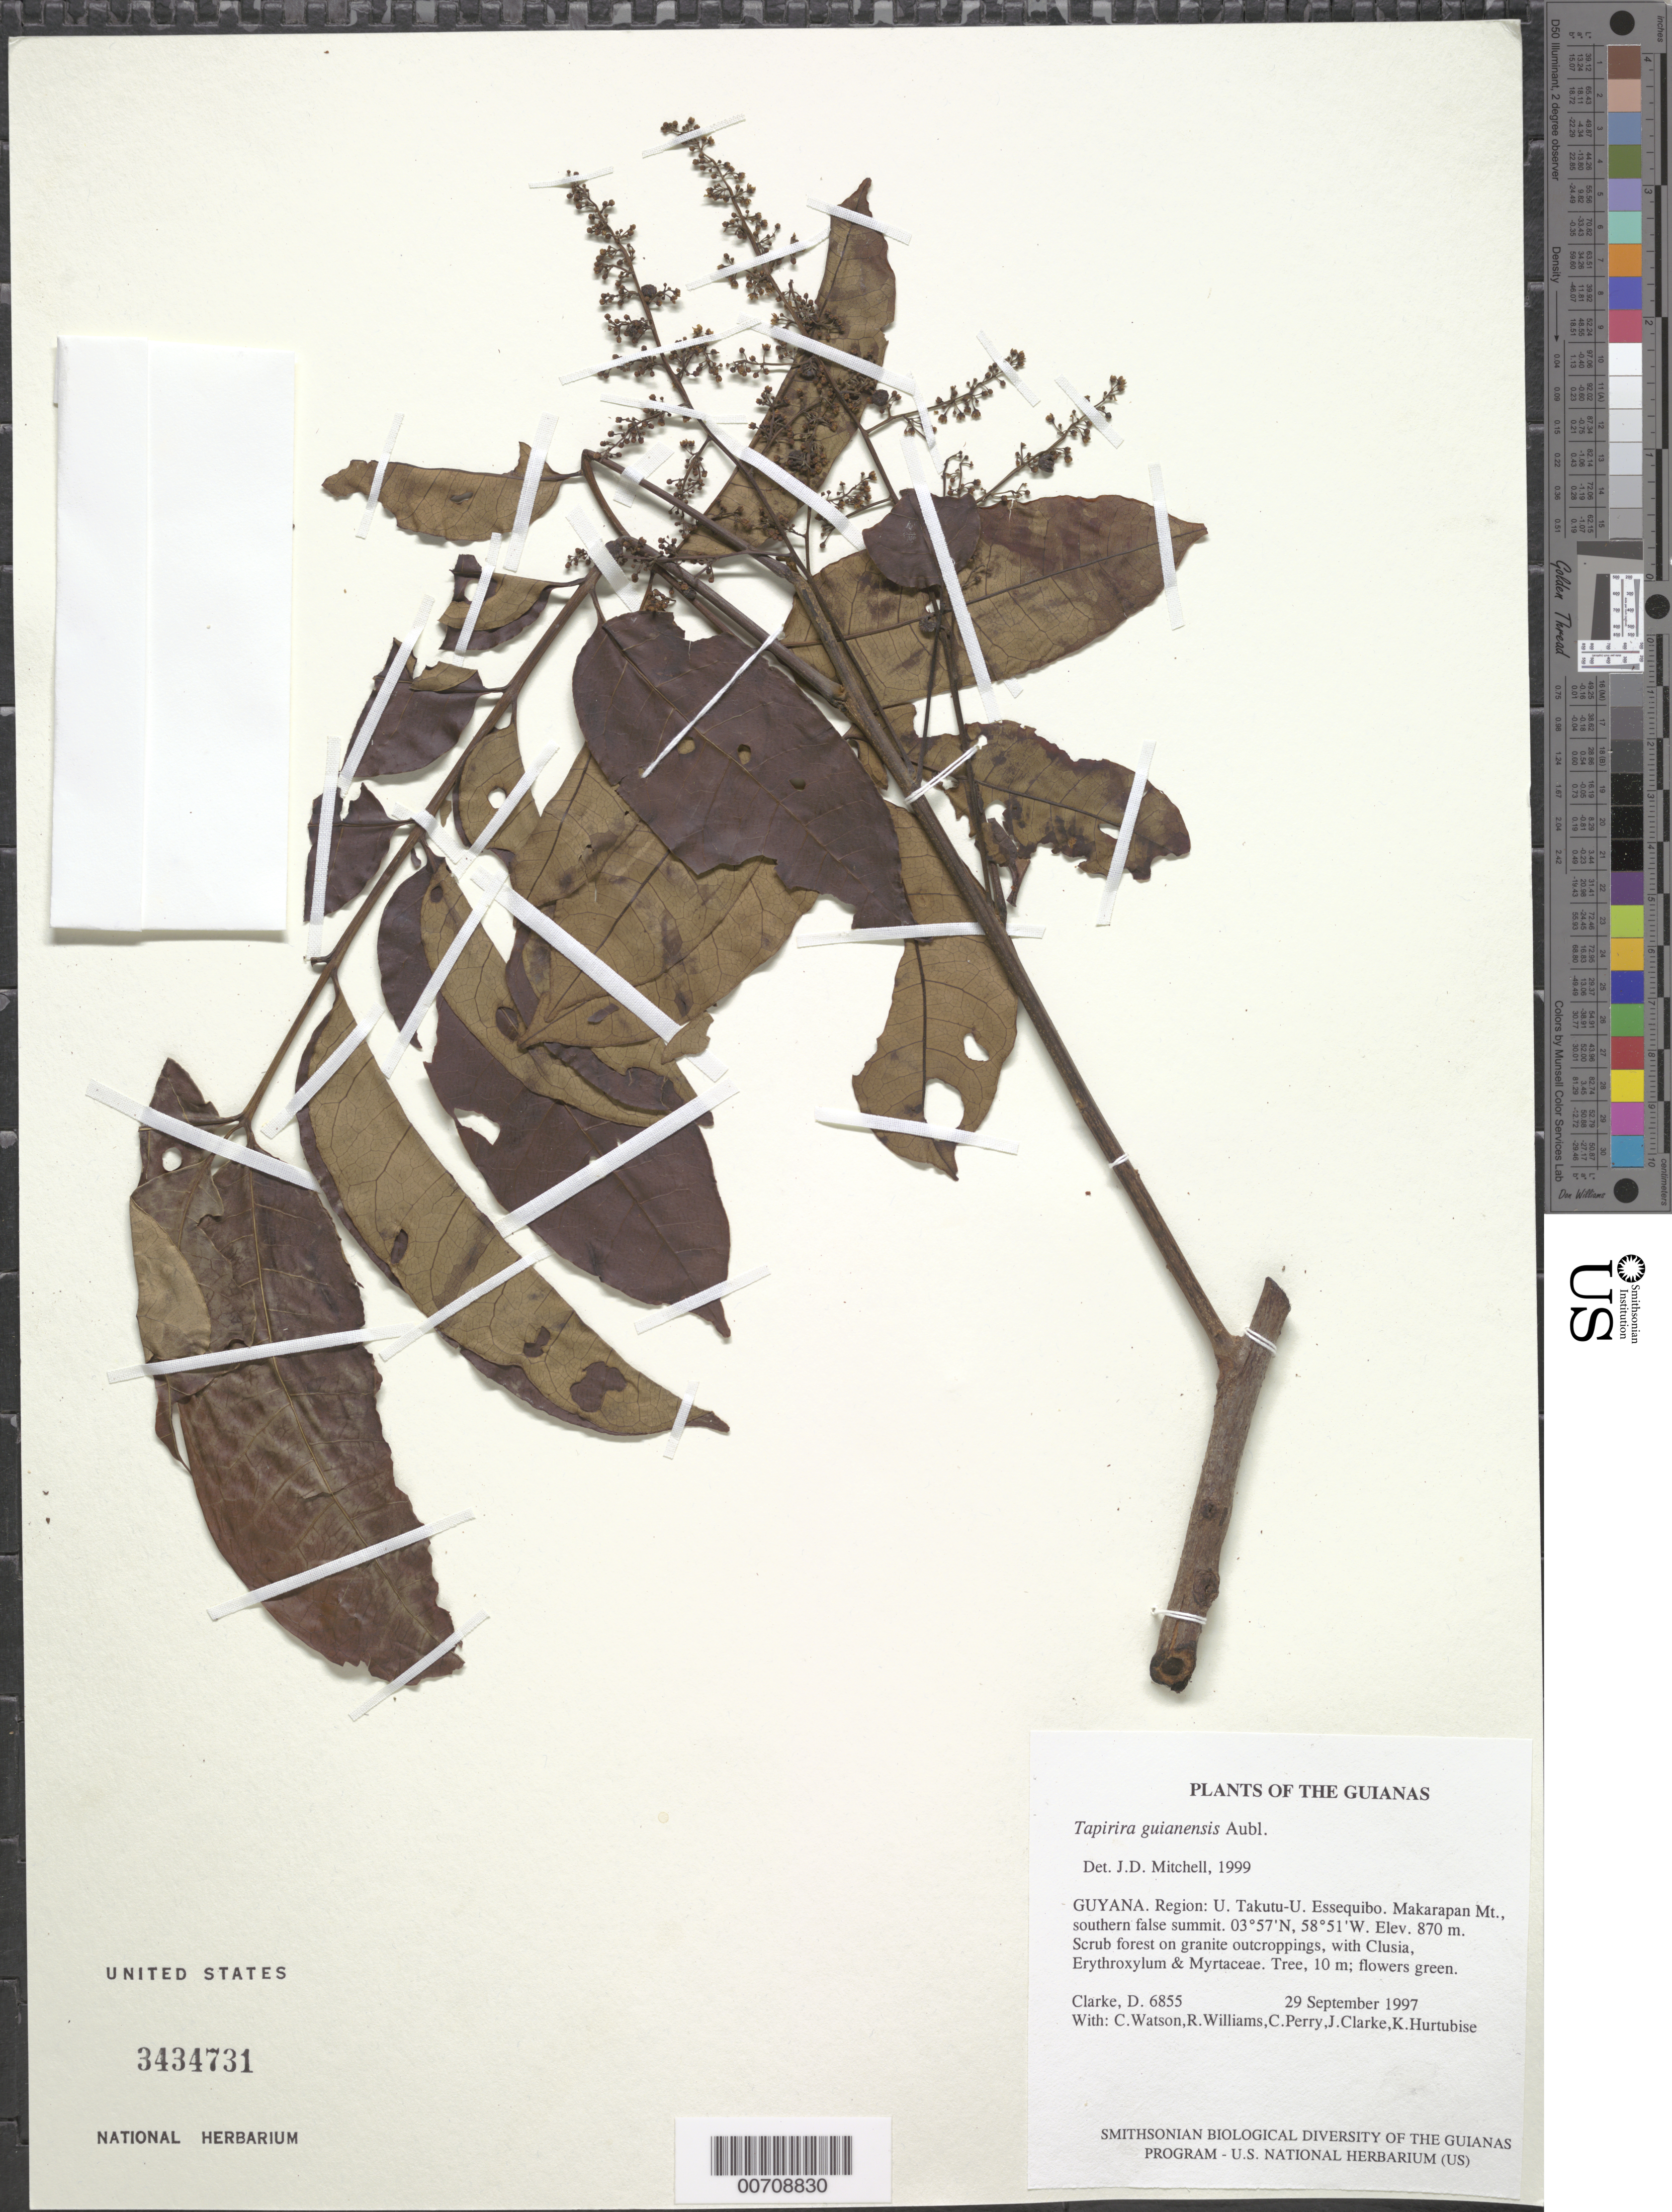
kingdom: Plantae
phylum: Tracheophyta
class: Magnoliopsida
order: Sapindales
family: Anacardiaceae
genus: Tapirira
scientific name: Tapirira guianensis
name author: Aubl.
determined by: Mitchell, John D.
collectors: H. D. Clarke, C. Watson, R. Williams, C. Perry, J. Clarke & K. Hurtubise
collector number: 6855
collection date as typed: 29 September 1997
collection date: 1997-09-29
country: Guyana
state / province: U. Takutu-U. Essequibo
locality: Makarapan Mt., southern false summit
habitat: Scrub forest on granite outcroppings, with Clusia, Erythroxylum & Myrtaceae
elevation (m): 870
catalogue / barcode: US 3434731